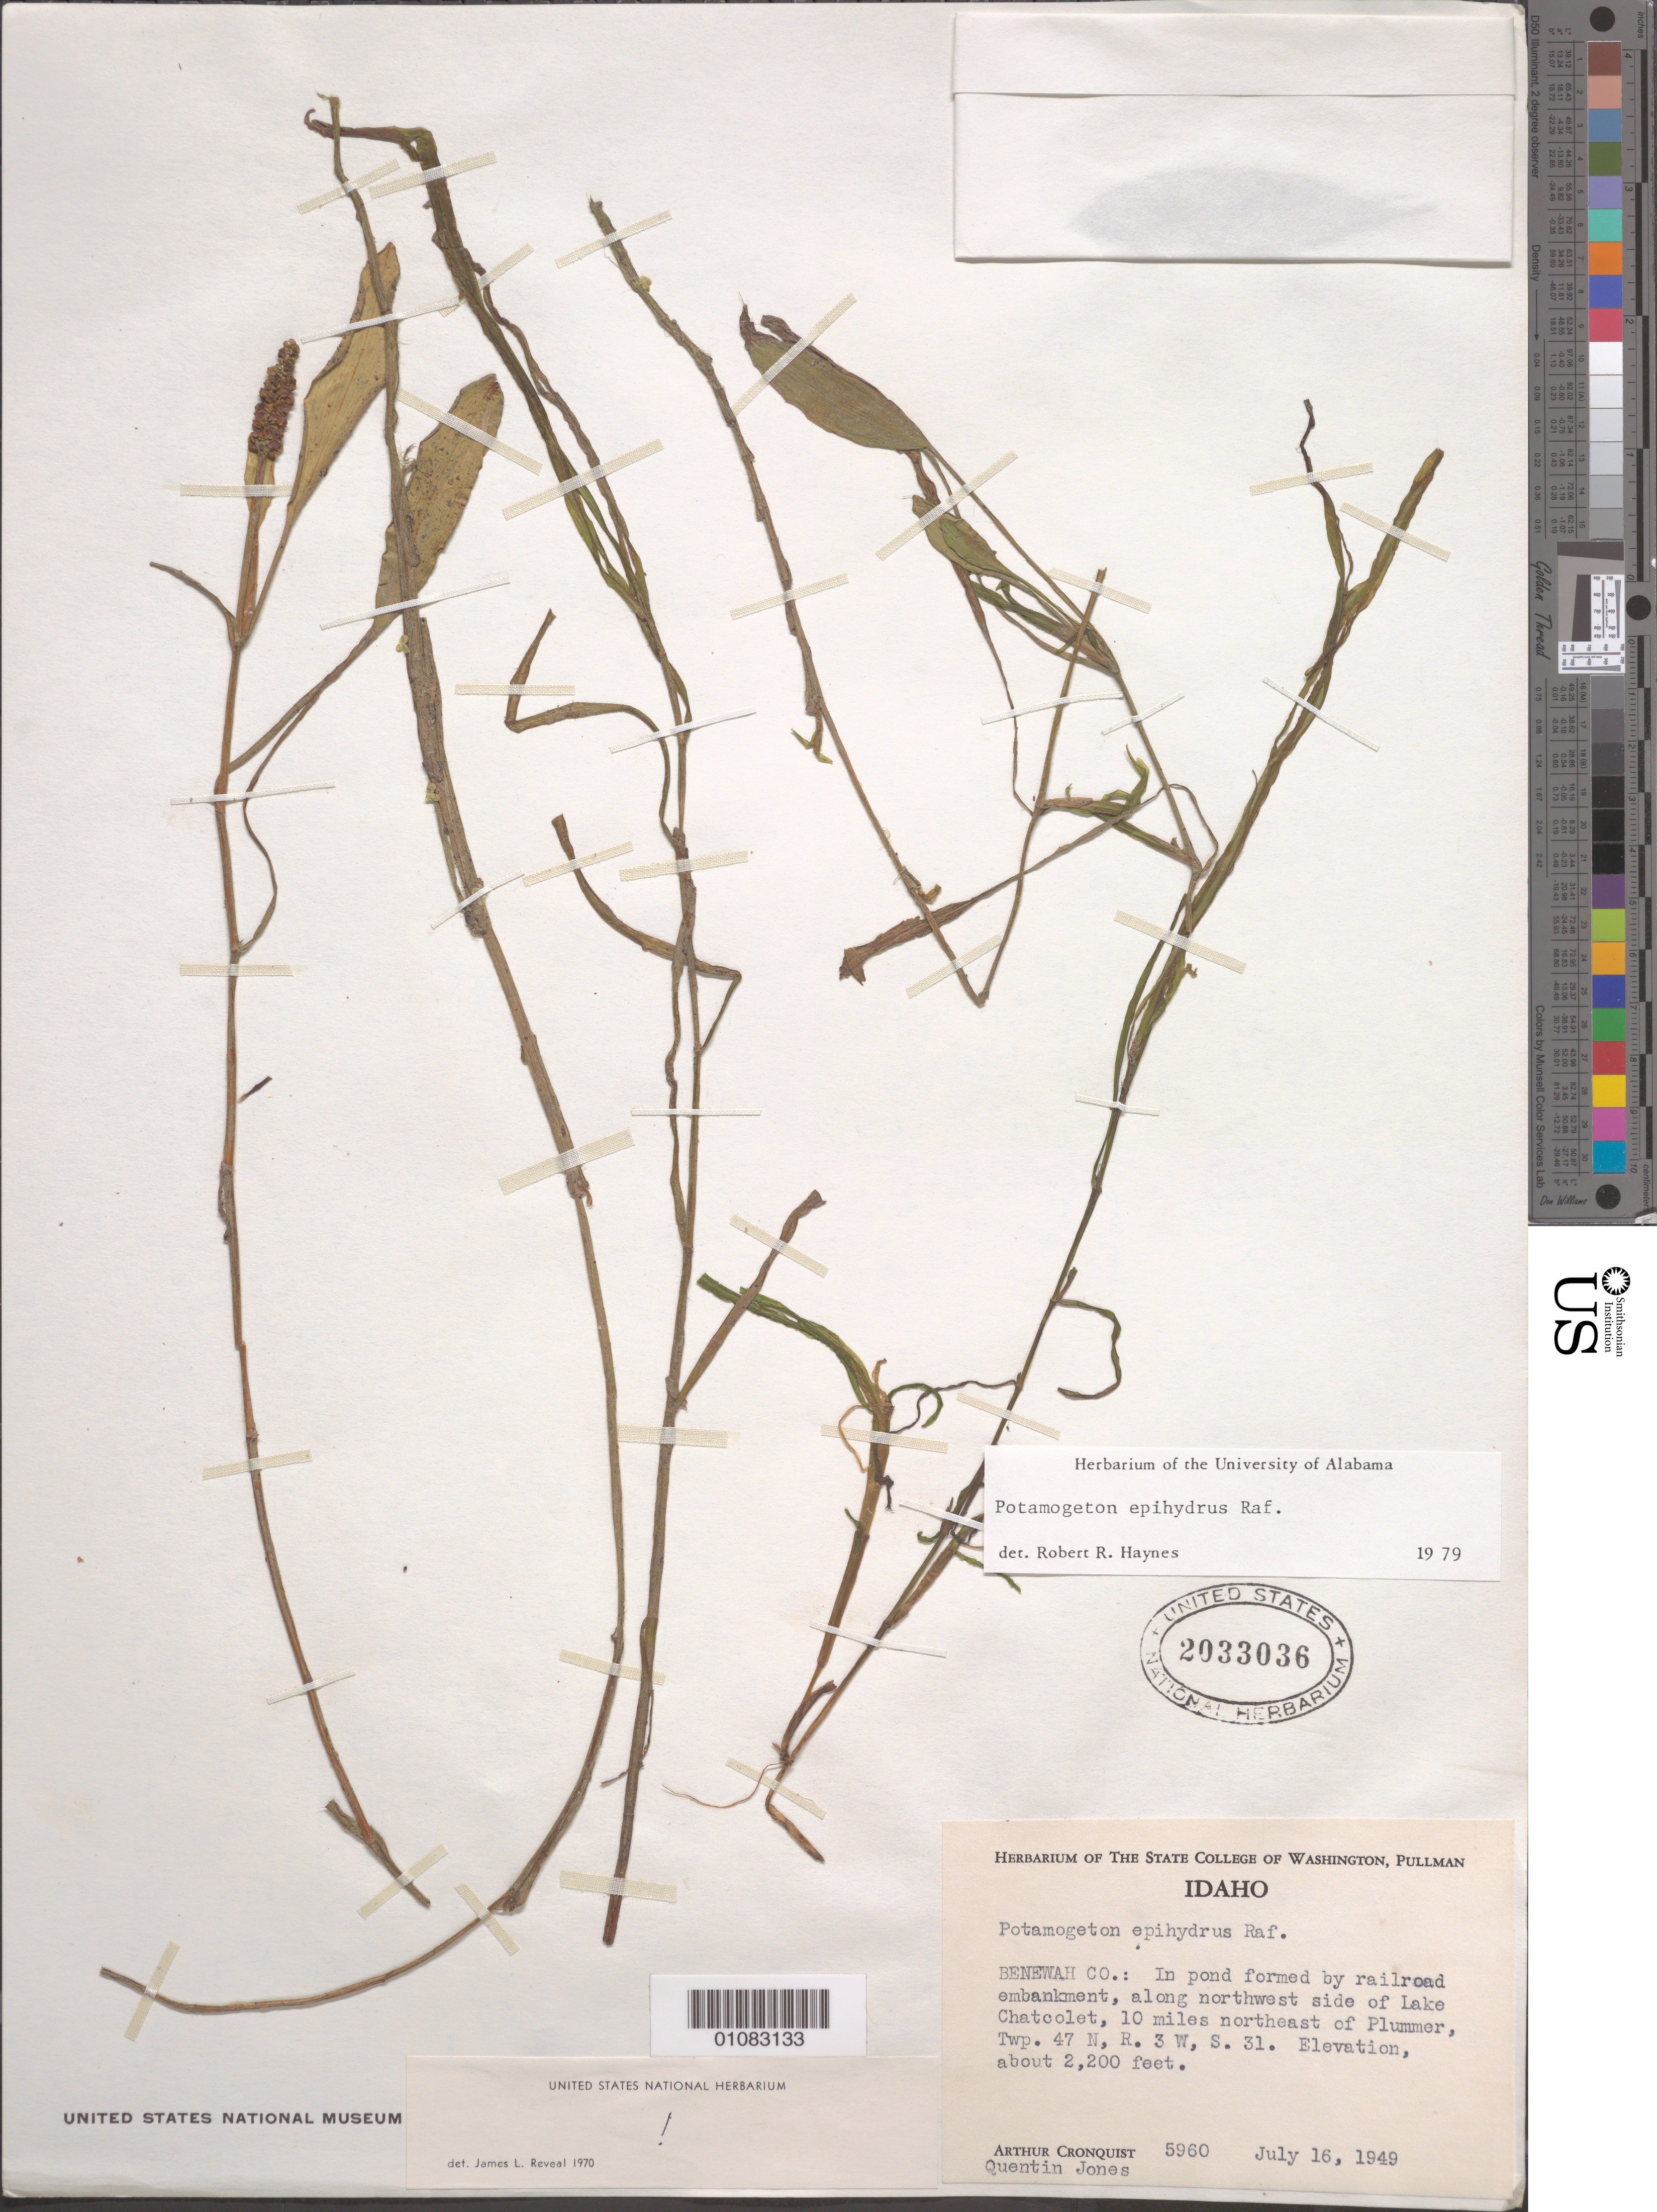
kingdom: Plantae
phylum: Tracheophyta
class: Liliopsida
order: Alismatales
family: Potamogetonaceae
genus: Potamogeton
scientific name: Potamogeton epihydrus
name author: Raf.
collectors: A. J. Cronquist & Q. Jones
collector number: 5960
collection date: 1949-07-16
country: United States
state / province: Idaho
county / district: Benewah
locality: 10 mi. NE of Plummer, along NW side of Lake Chatcolet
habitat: In pond formed by railroad embankment.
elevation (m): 671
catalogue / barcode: US 2033036